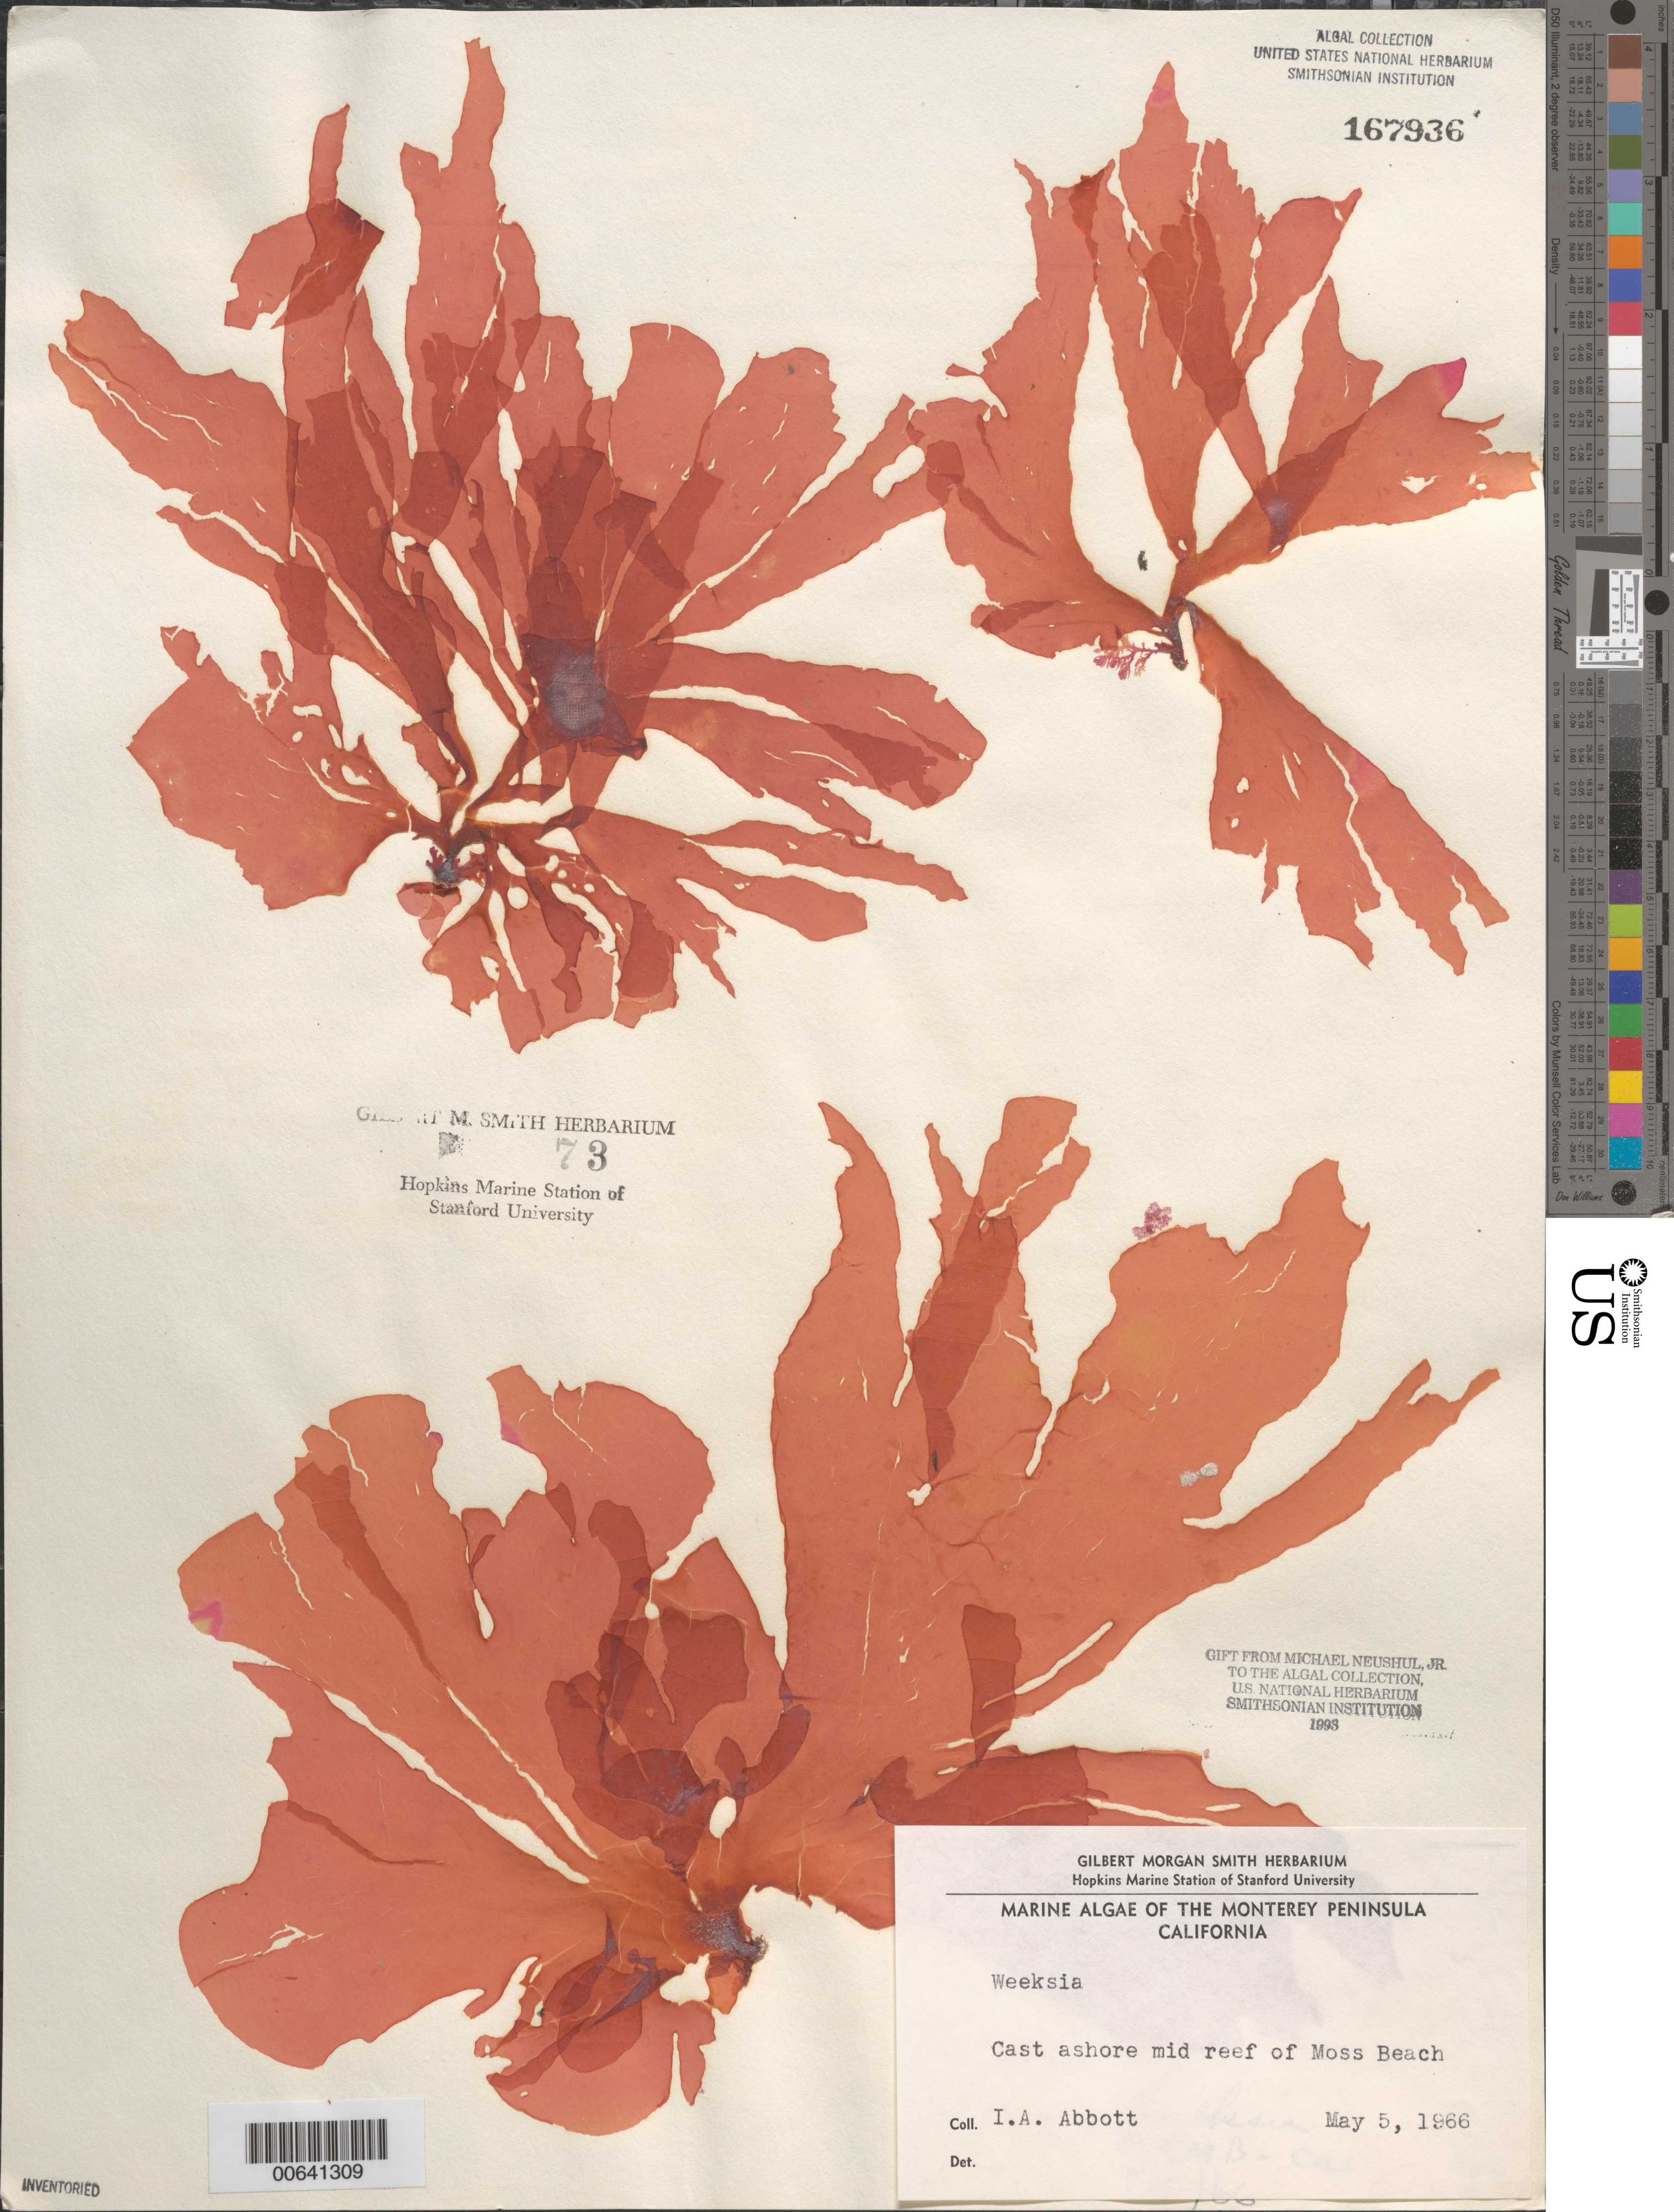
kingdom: Plantae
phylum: Rhodophyta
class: Florideophyceae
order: Gigartinales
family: Dumontiaceae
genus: Weeksia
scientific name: Weeksia sp.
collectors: I. A. Abbott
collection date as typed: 05 May 1966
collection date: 1966-05-05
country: United States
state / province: California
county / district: Monterey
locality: Middle reef of Moss Beach, Monterey Peninsula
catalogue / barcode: US 167936